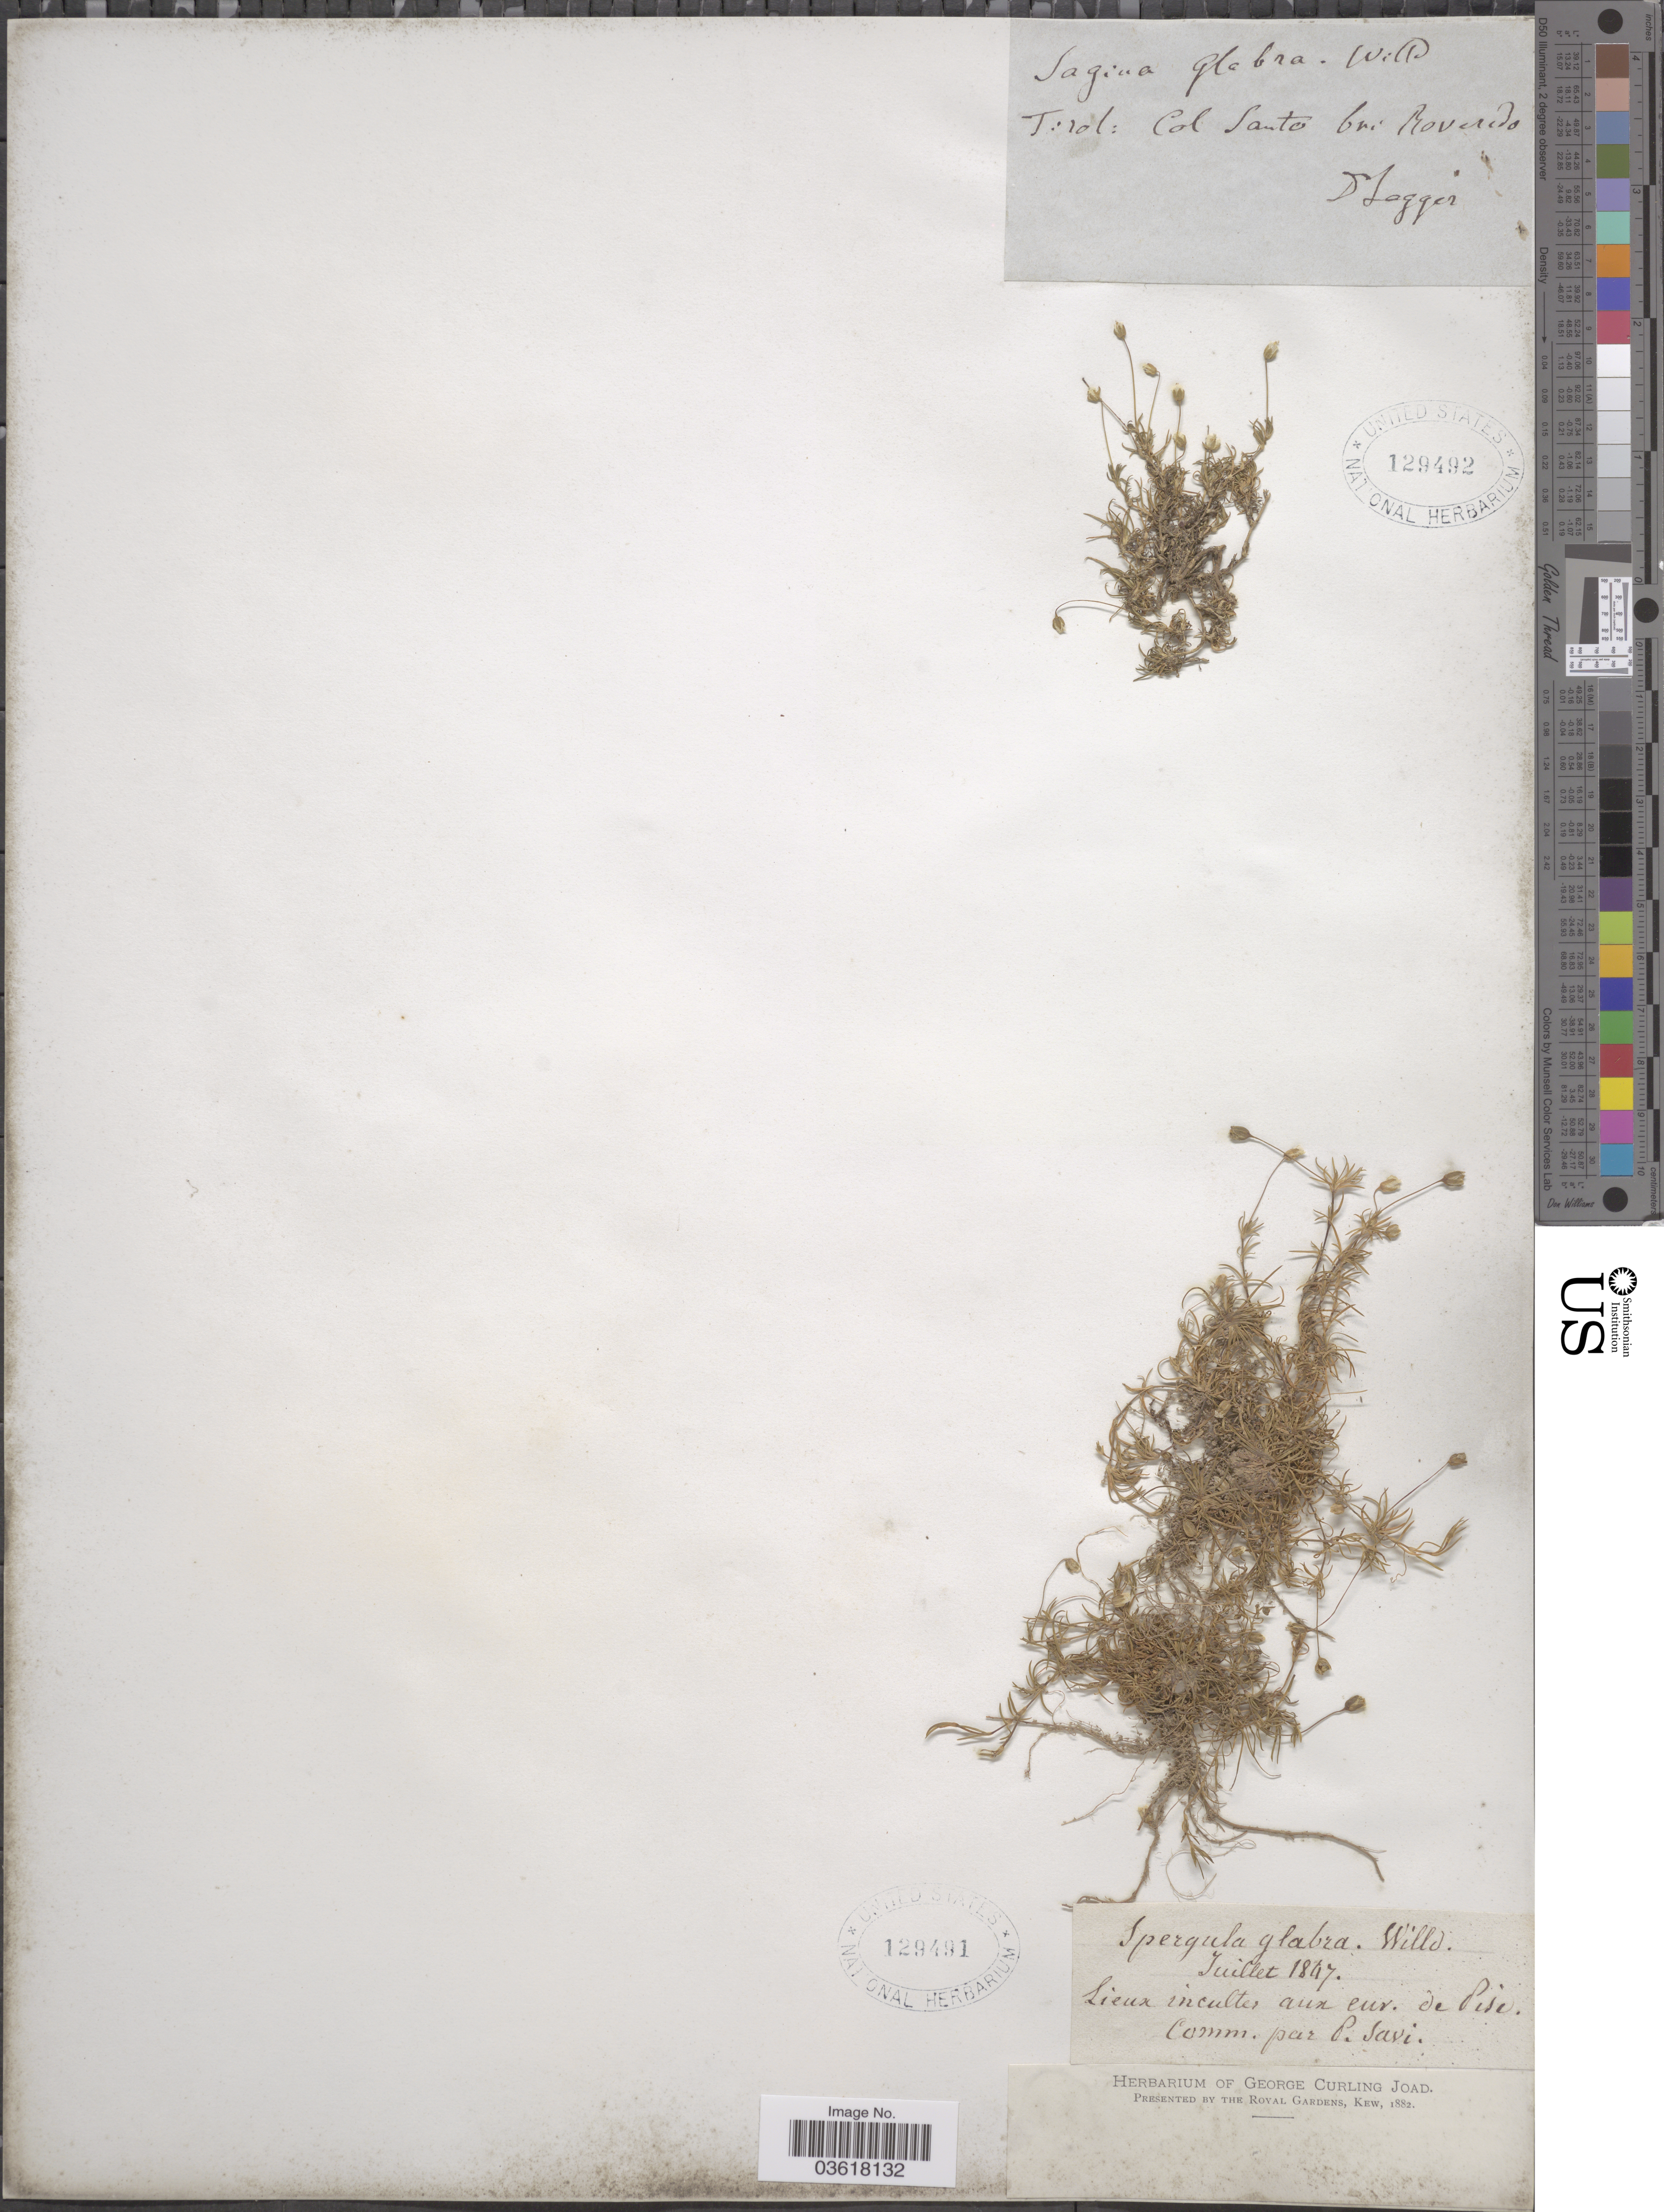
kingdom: Plantae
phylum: Tracheophyta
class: Magnoliopsida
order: Caryophyllales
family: Caryophyllaceae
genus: Spergula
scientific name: Spergula glabra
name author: Willd.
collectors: ex herb. George Curling Joad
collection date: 1847-07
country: Italy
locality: Aux cur. de Pise.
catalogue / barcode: US 129491-2